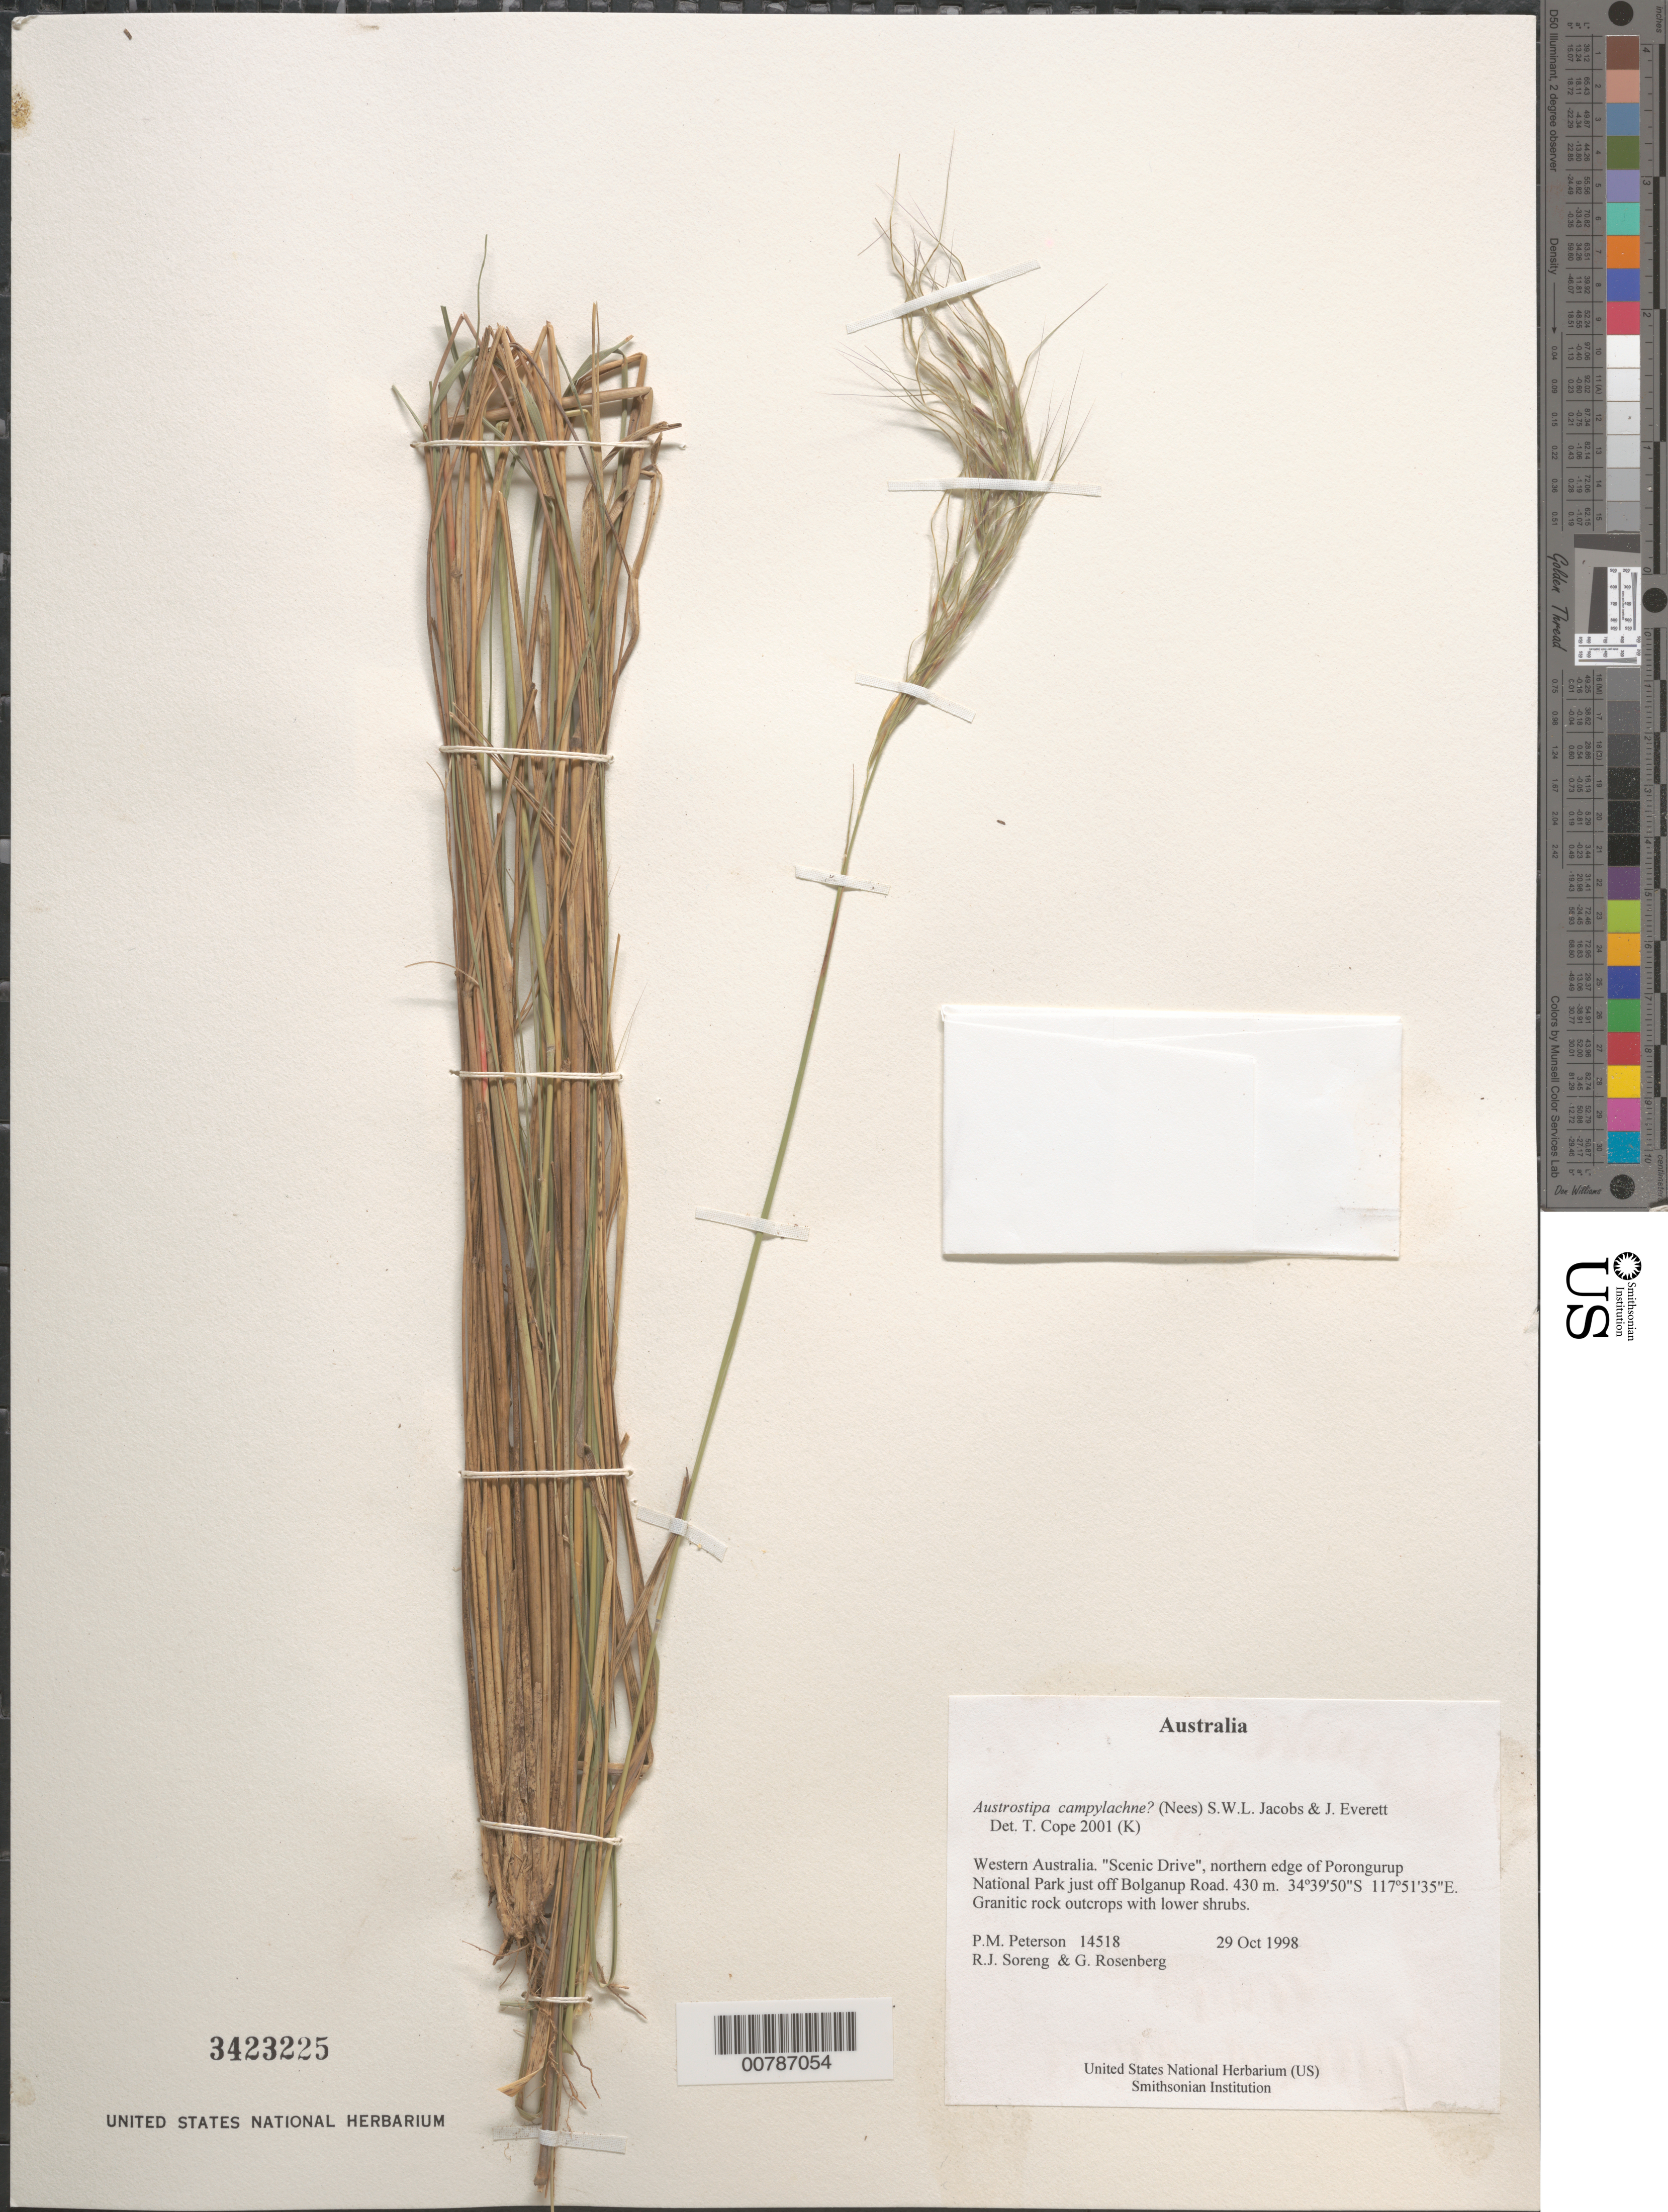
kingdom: Plantae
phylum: Tracheophyta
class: Liliopsida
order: Poales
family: Poaceae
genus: Austrostipa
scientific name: Austrostipa campylachne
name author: (Nees) S.W.L. Jacobs & J. Everett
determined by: Cope, T. A.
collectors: P. M. Peterson, R. J. Soreng & G. Rosenberg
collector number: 14518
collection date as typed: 29 Oct 1998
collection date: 1998-10-29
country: Australia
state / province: Western Australia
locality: Scenic Drive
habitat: Granitic rock outcrops with lower shrubs.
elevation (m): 430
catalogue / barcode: US 3423225